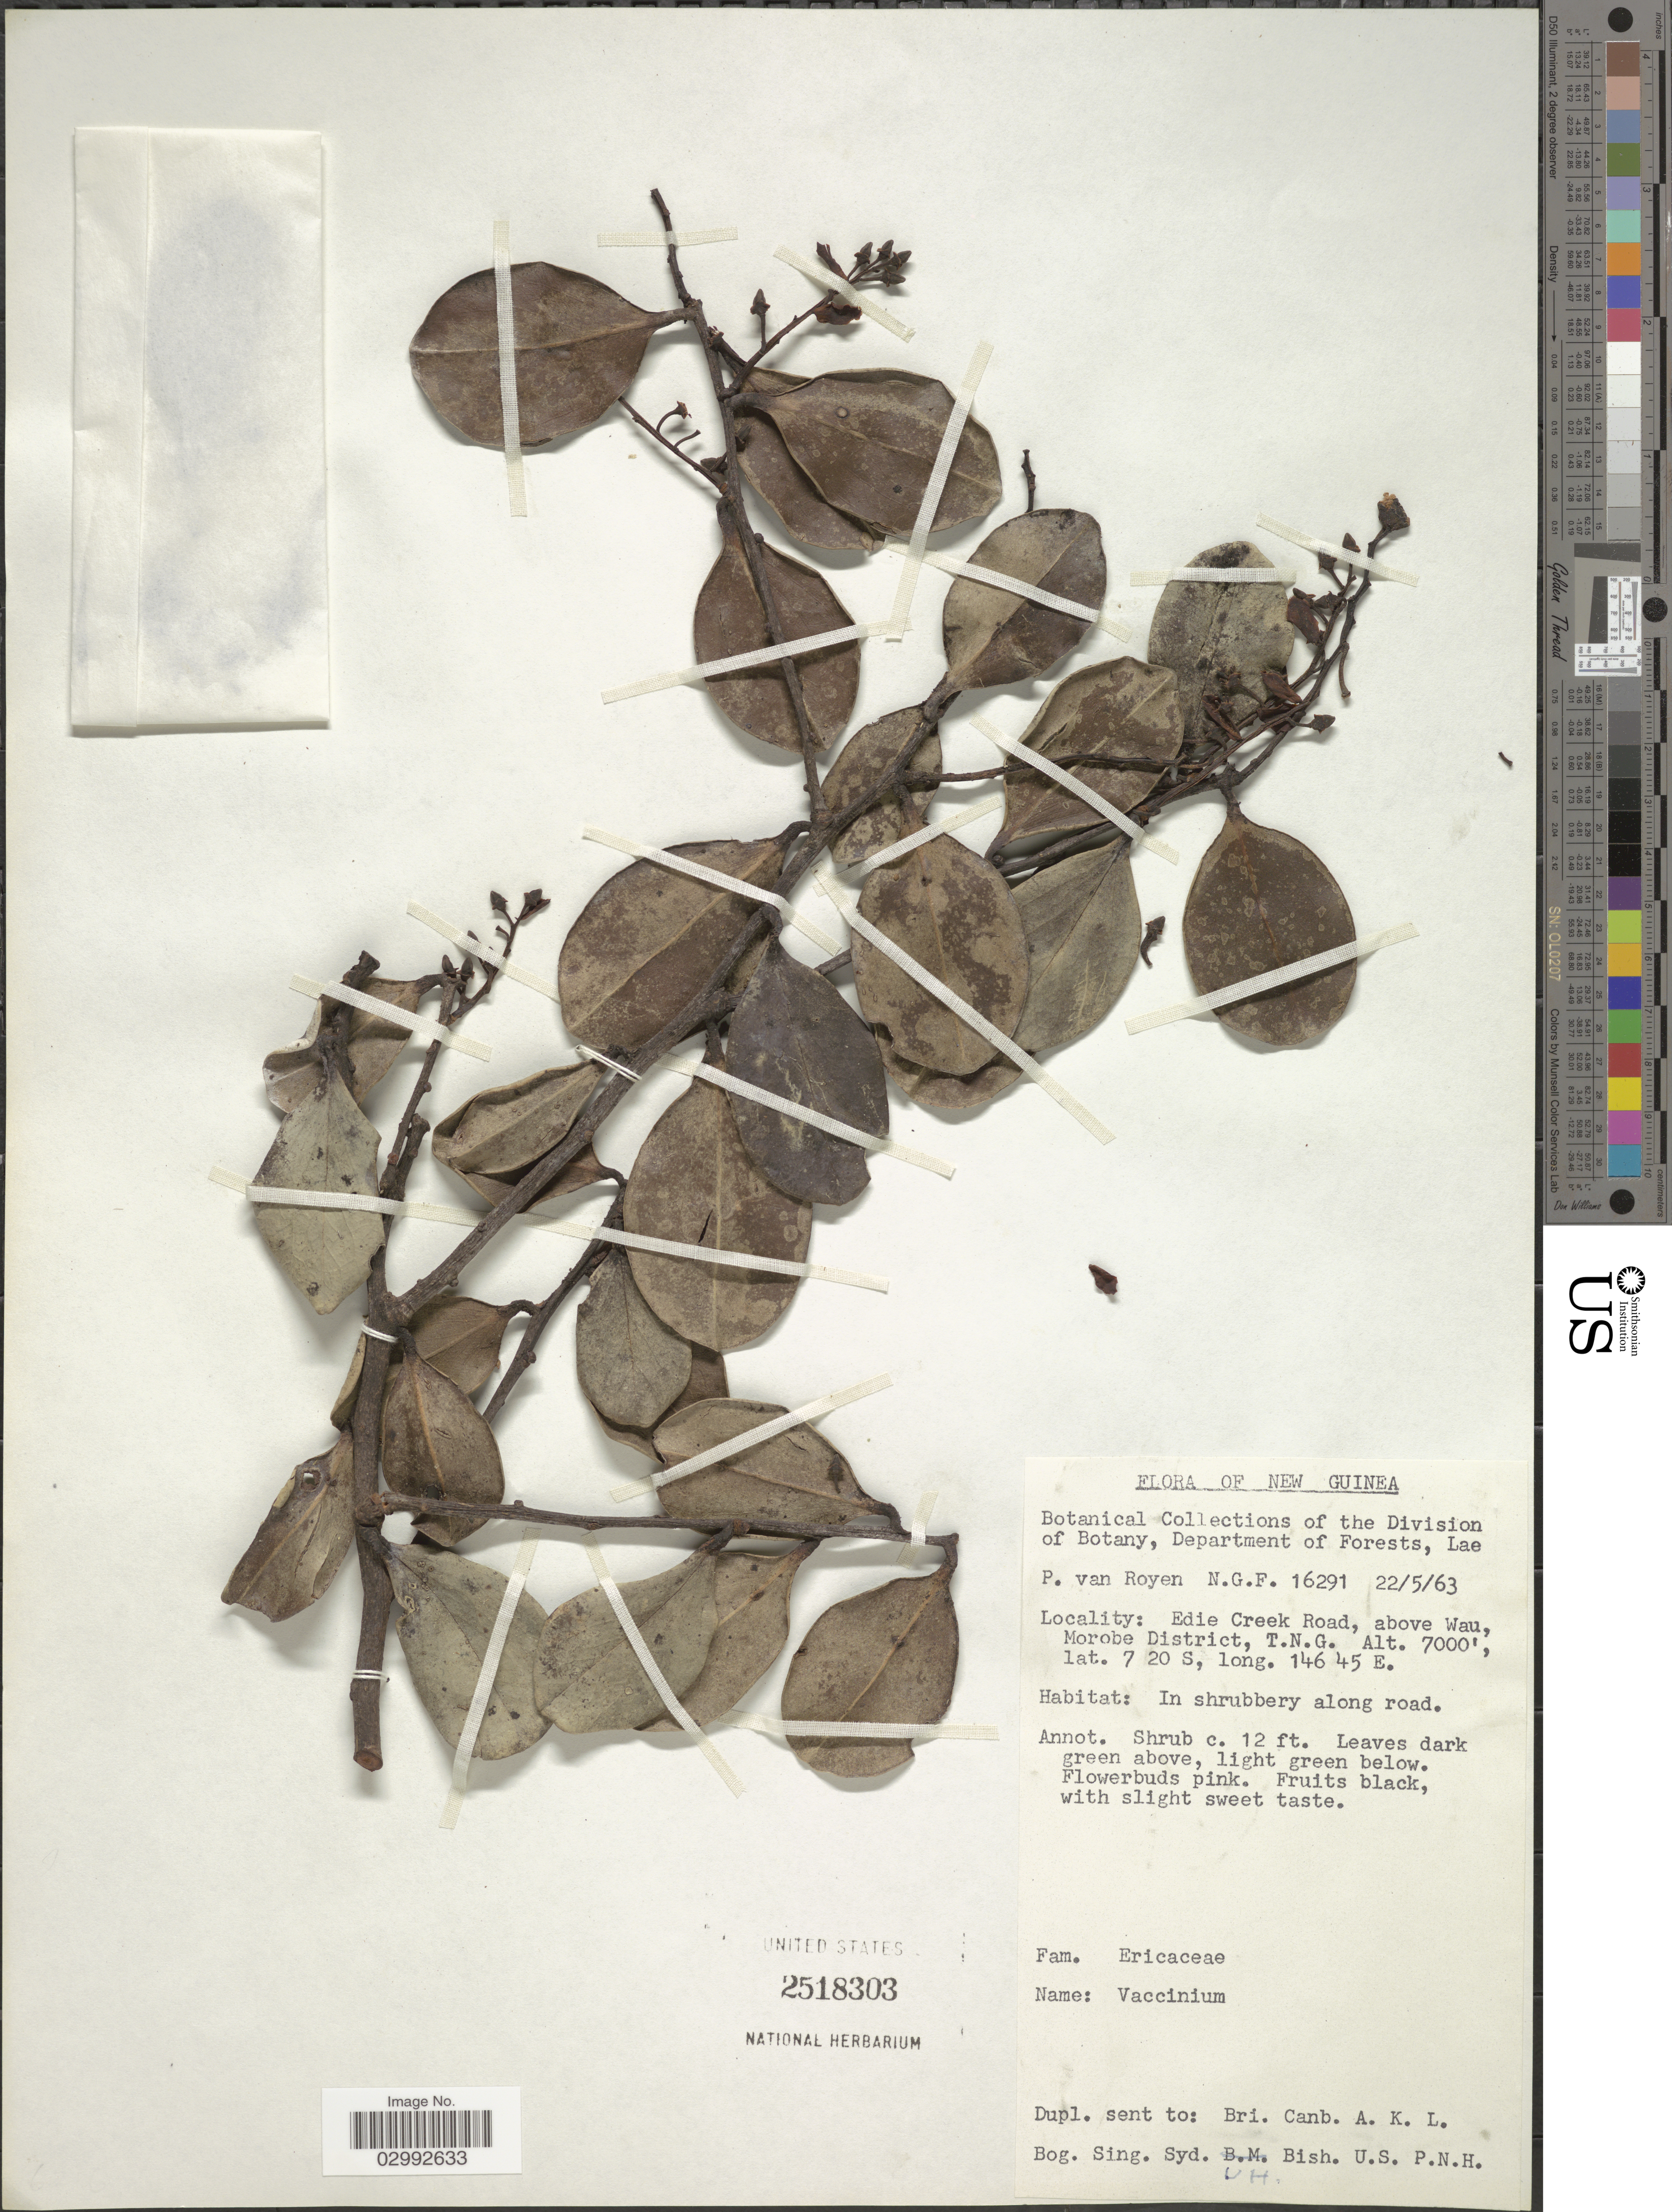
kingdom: Plantae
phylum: Tracheophyta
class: Magnoliopsida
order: Ericales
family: Ericaceae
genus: Vaccinium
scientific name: Vaccinium sp.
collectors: P. van Royen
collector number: N.G.F. 16291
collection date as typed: Transcribed d/m/y: 22/5/63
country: Papua New Guinea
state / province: Morobe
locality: New Guinea, Edie Creek Road, above Wau, Morobe District, T.N.G.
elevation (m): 2134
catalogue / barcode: US 2518303